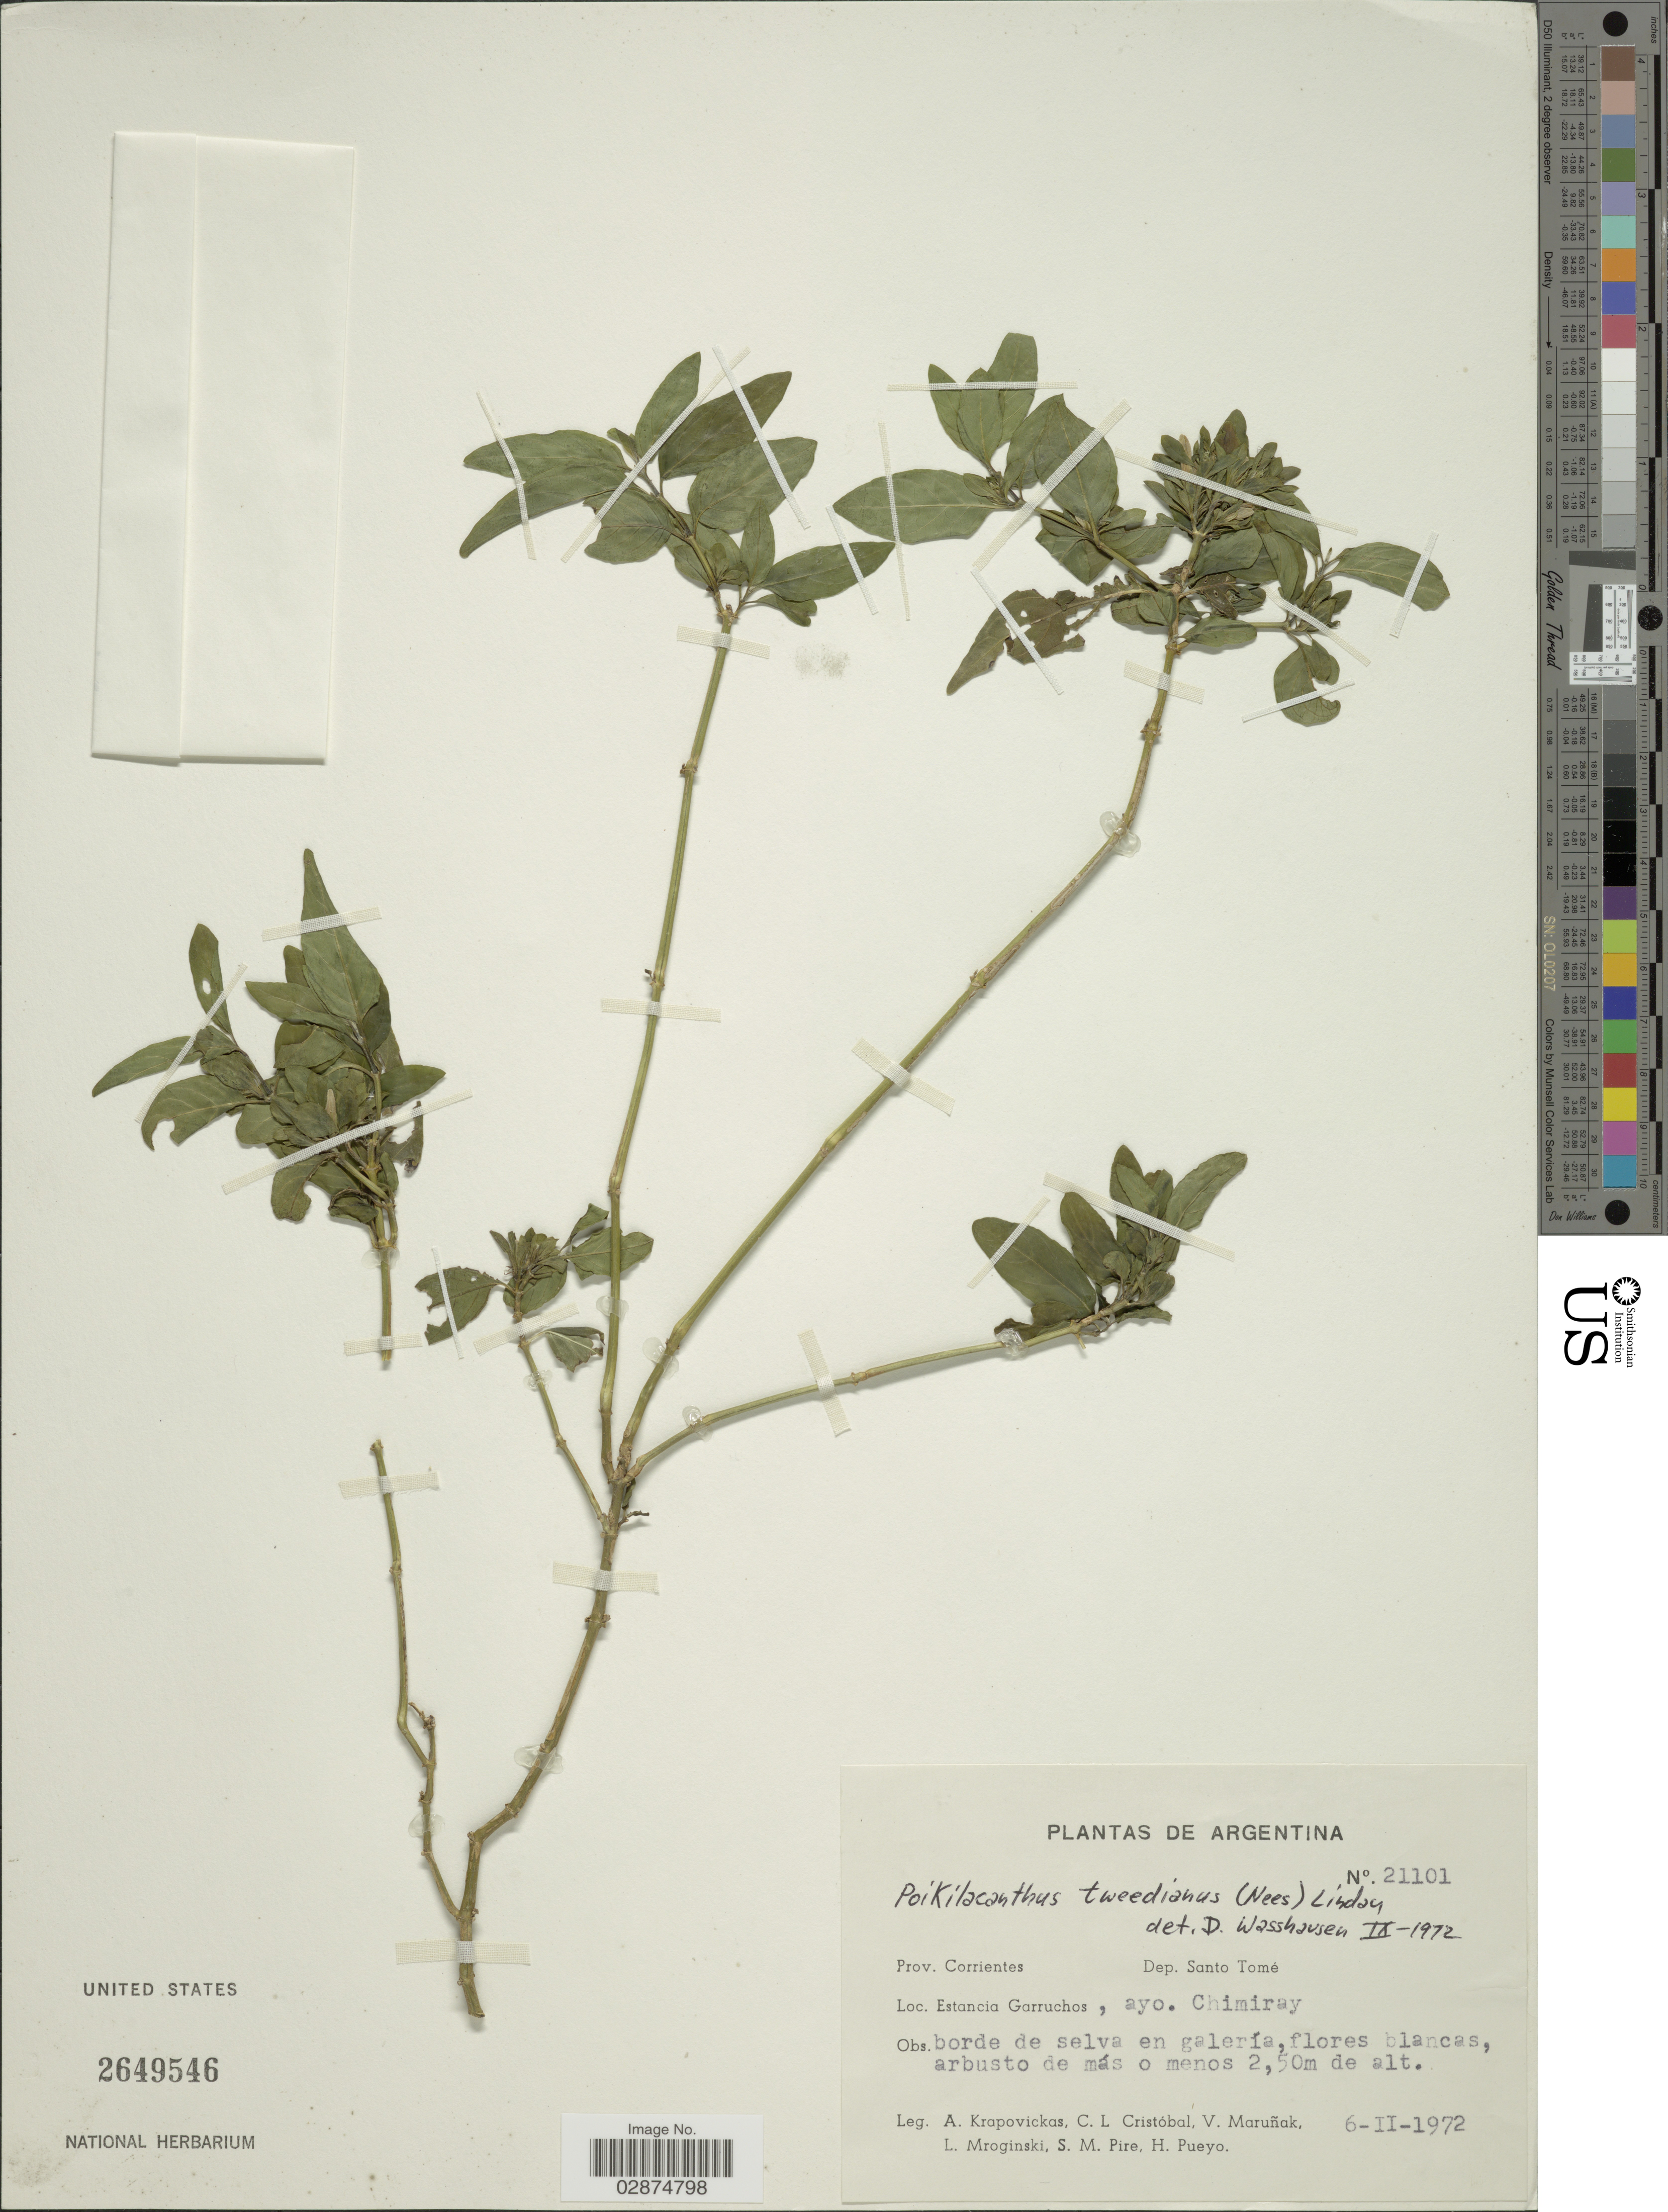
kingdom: Plantae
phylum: Tracheophyta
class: Magnoliopsida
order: Lamiales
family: Acanthaceae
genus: Poikilacanthus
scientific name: Poikilacanthus glandulosus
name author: (Nees) Ariza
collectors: A. Krapovickas, C. L. Cristóbal, V. Maruñak, L. Mroginski & et al.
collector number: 21101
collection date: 1972-02-06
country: Argentina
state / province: Corrientes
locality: Dep. Santo Tomé. Estancia Garruchos, ayo. Chimiray.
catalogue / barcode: US 2649546